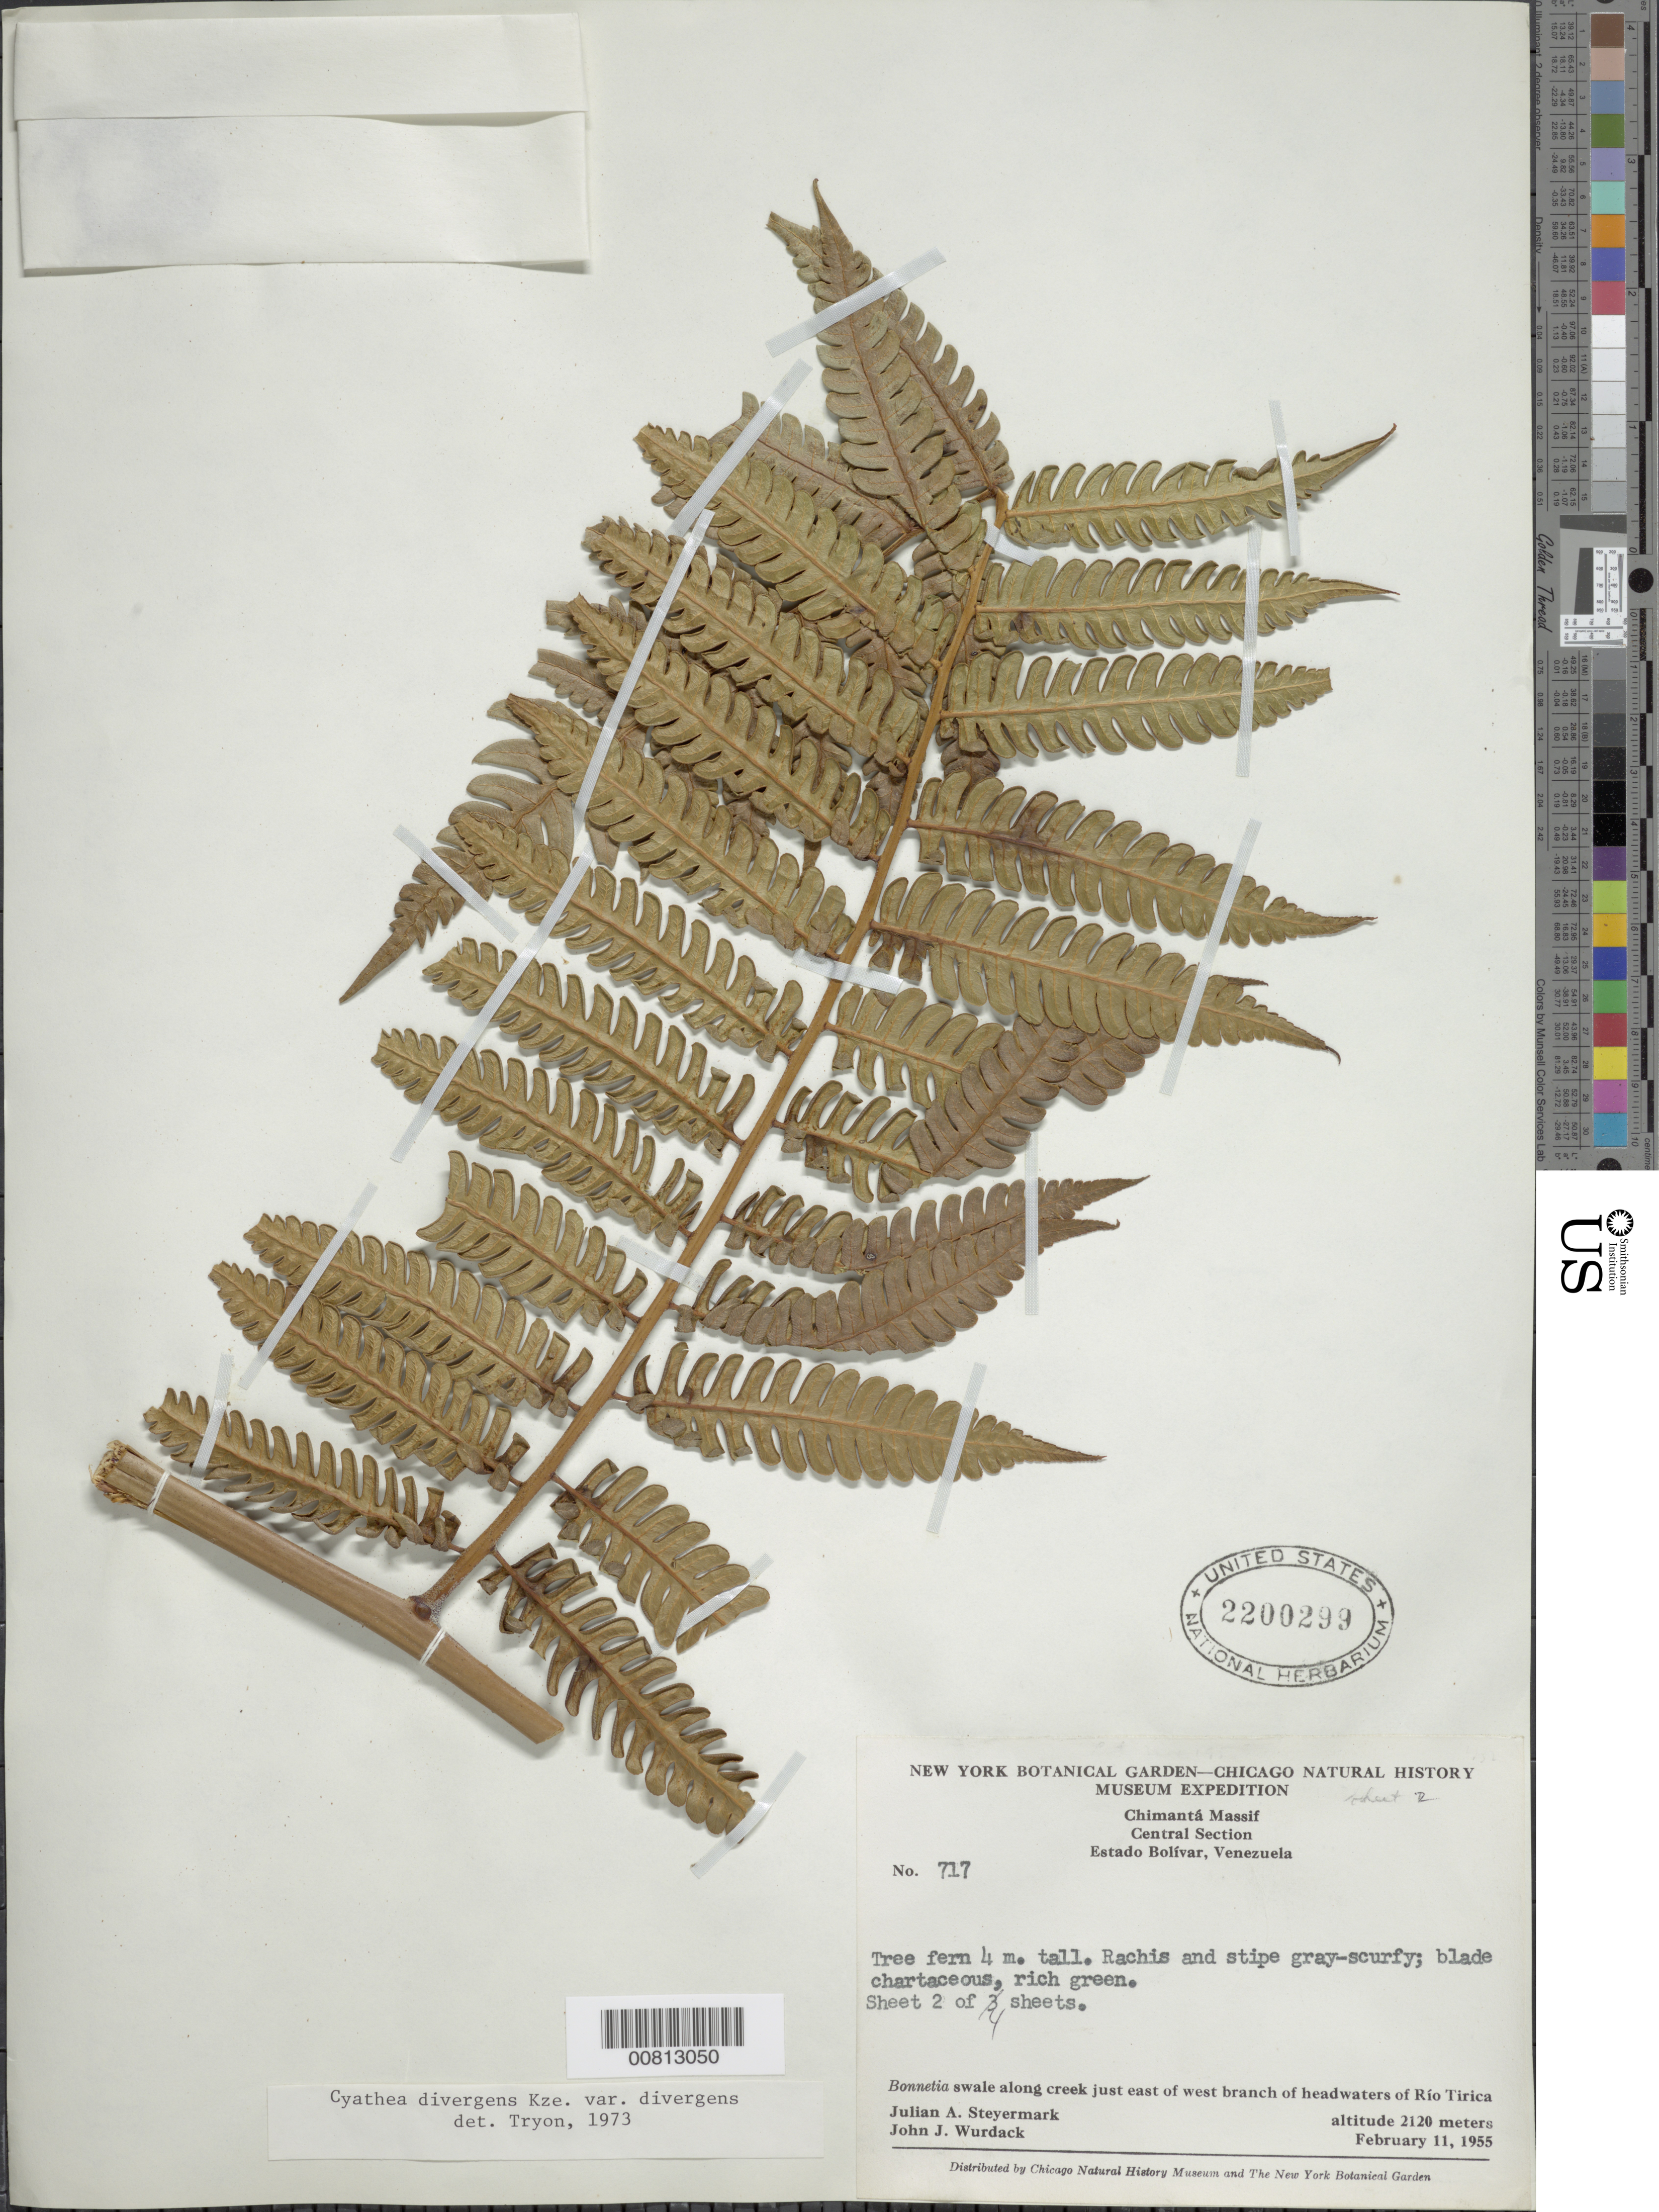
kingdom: Plantae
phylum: Tracheophyta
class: Polypodiopsida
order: Cyatheales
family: Cyatheaceae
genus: Cyathea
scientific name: Cyathea divergens var. divergens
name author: Kunze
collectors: J. Steyermark & J. J. Wurdack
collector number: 717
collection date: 1955-02-11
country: Venezuela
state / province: Bolivar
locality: Chimantá Massif. Central Section. Estado Bolívar, Venezuela. Bonnetia swale along creek just east of west branch of headwaters of Río Tirica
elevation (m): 2120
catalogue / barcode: US 2200299